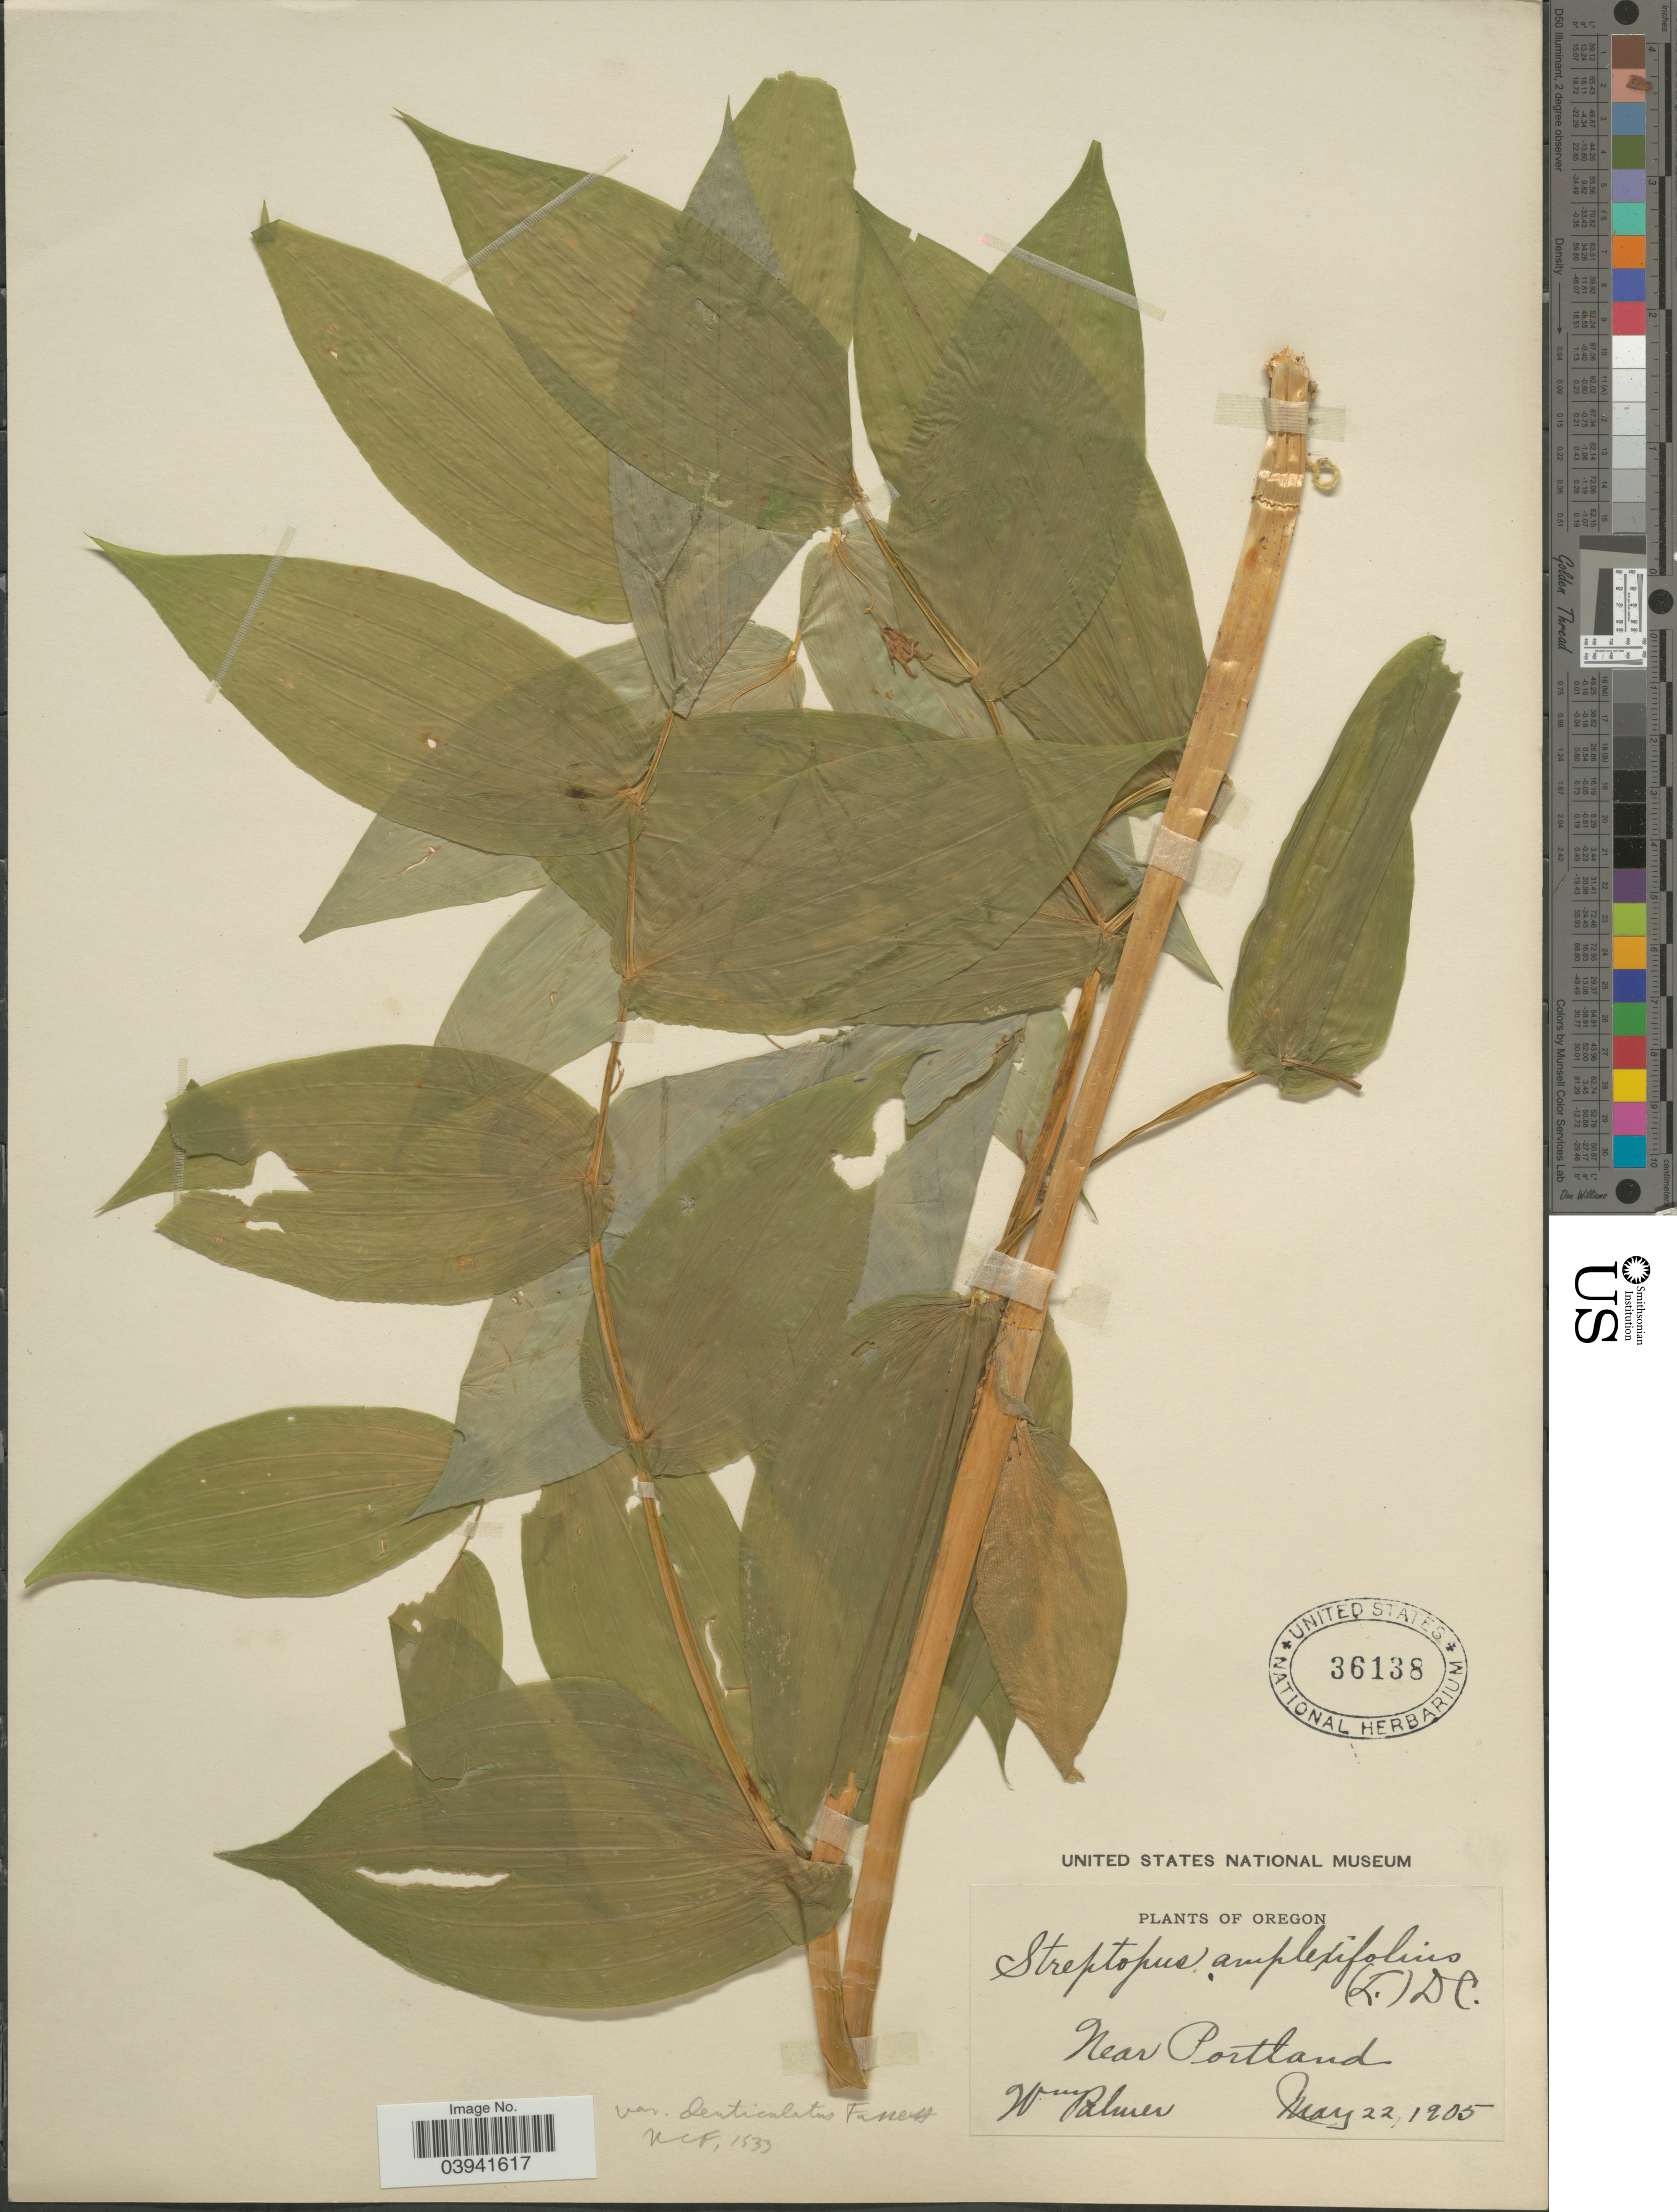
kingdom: Plantae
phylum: Tracheophyta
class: Liliopsida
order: Liliales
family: Liliaceae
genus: Streptopus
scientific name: Streptopus amplexifolius var. denticulatus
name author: Fassett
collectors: W. Palmer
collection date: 1905-05-22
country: United States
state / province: Oregon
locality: Near Portland.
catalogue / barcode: US 36138